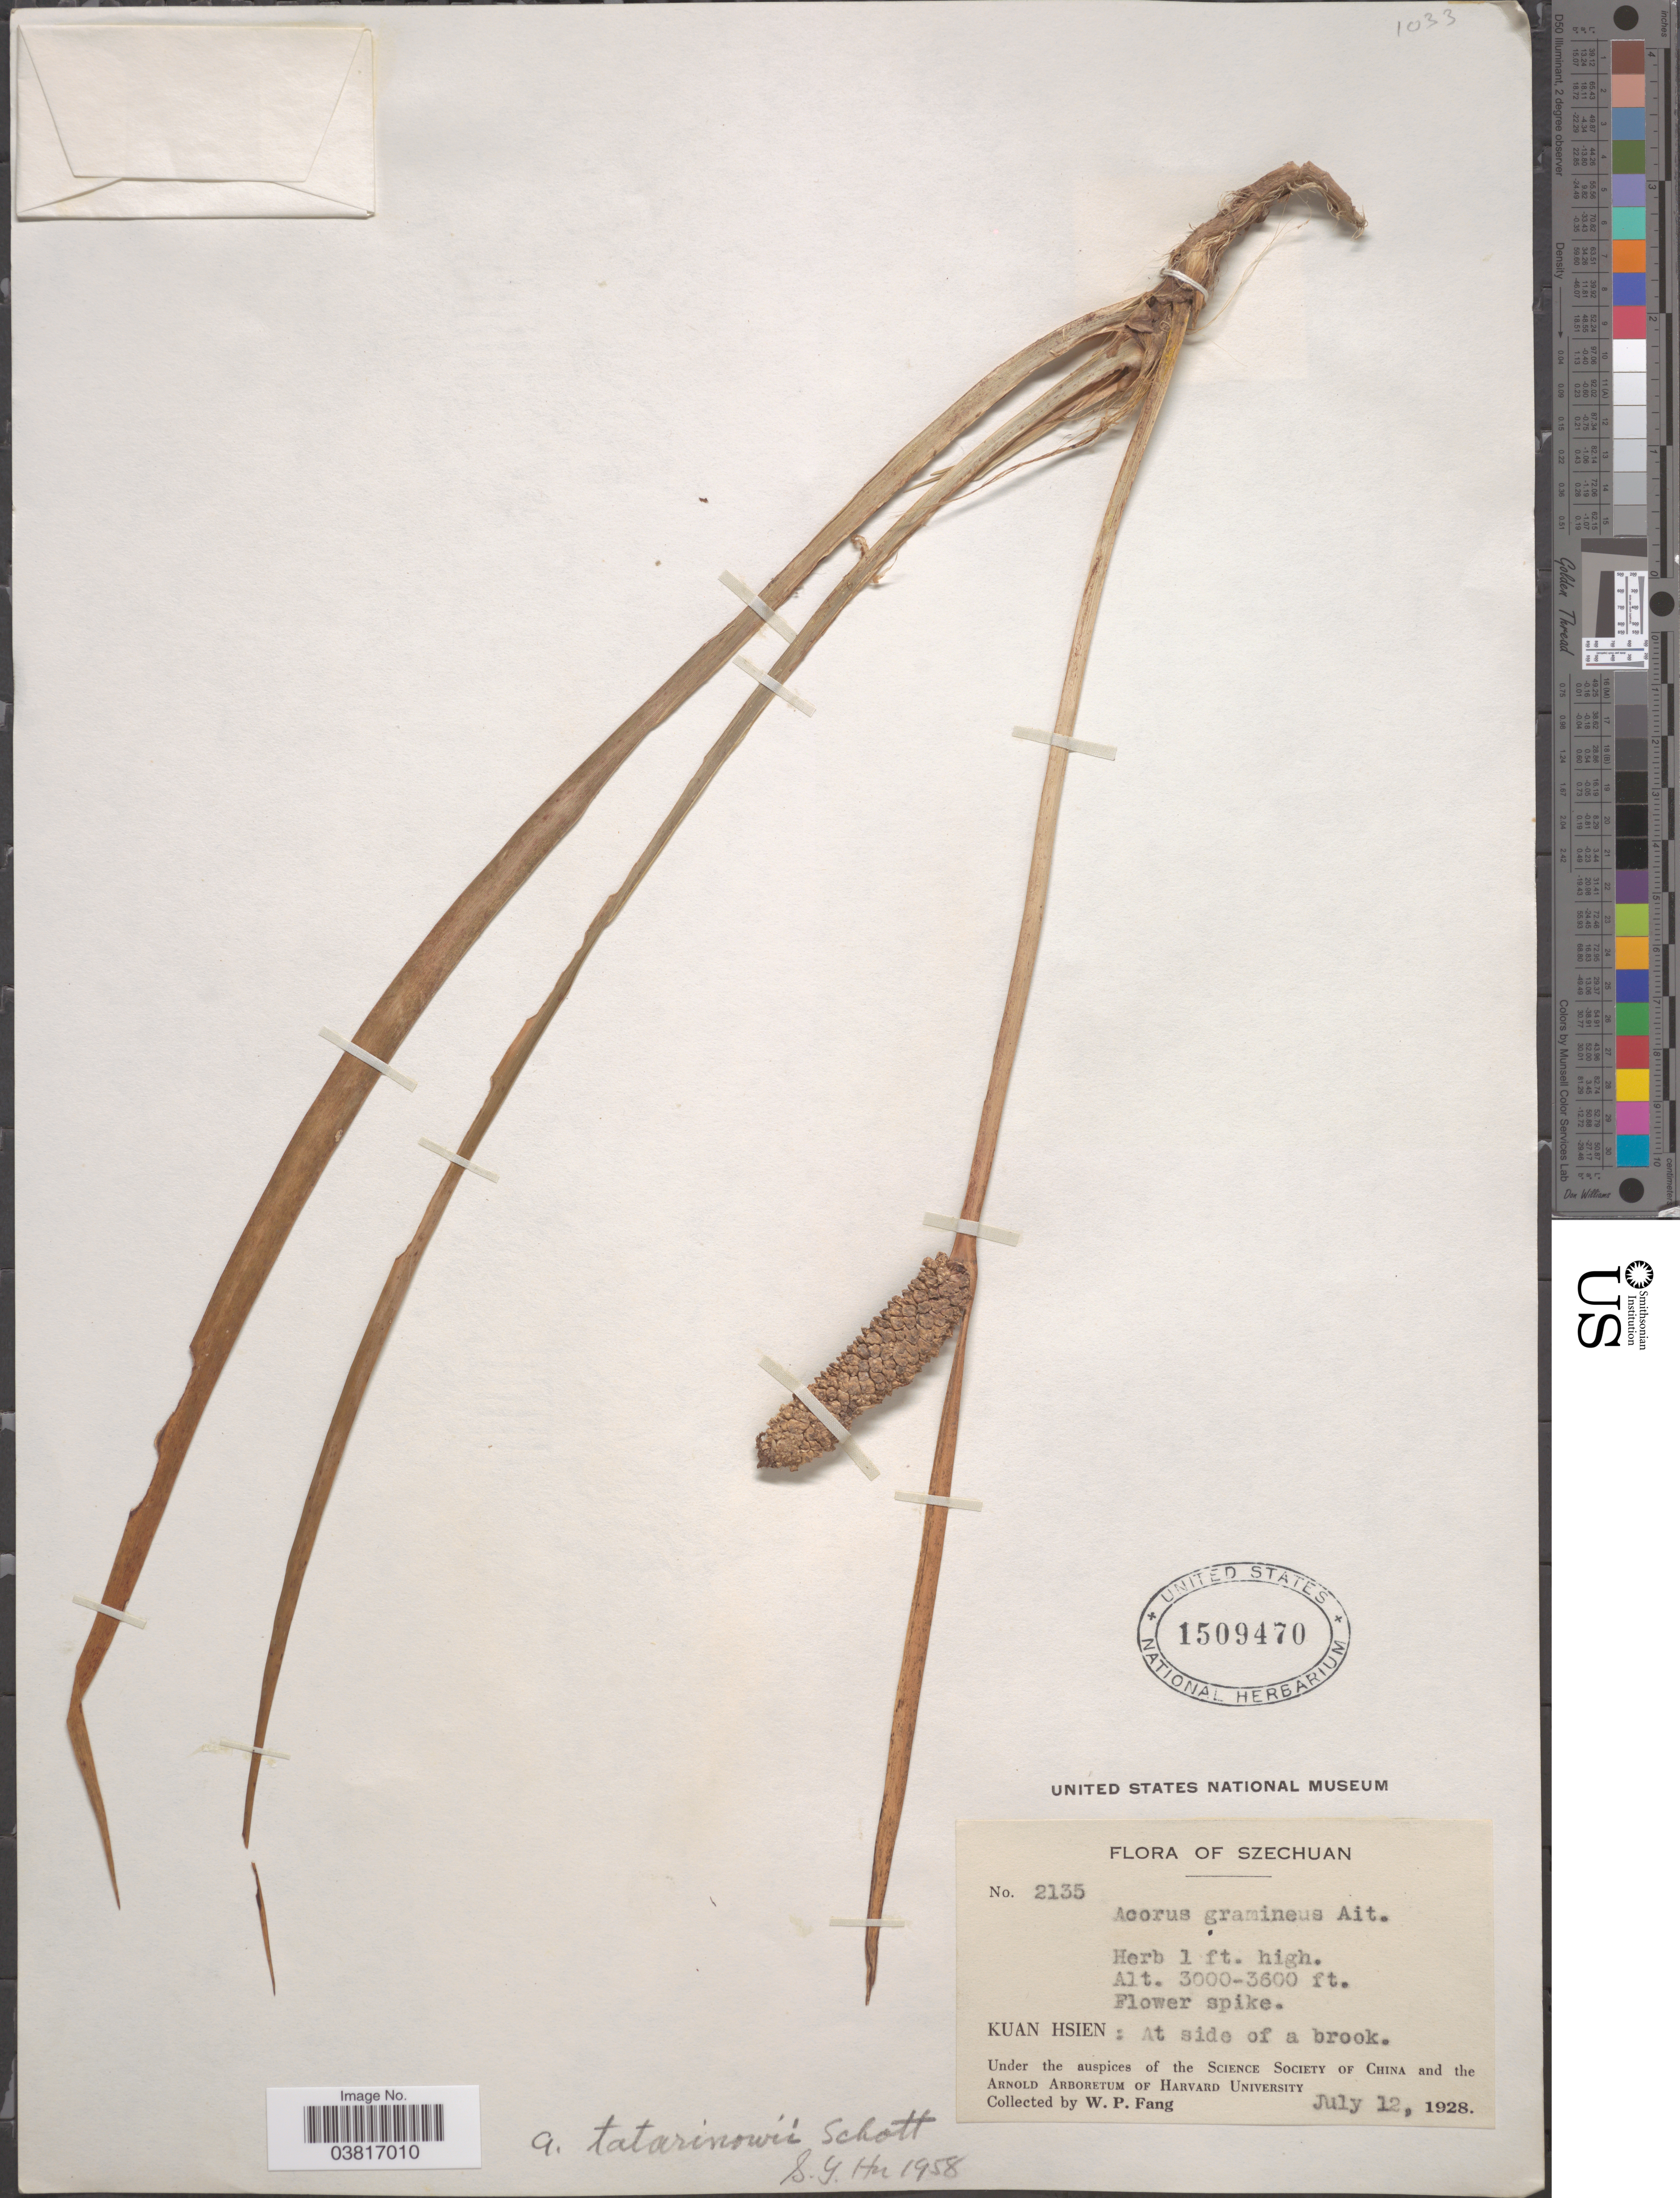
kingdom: Plantae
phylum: Tracheophyta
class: Liliopsida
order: Acorales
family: Acoraceae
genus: Acorus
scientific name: Acorus gramineus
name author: Sol. ex Aiton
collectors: W. P. Fang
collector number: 2135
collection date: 1928-07-12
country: China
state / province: Sichuan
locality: Szechuan. Kuan Hsien: At side of a brook.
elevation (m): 914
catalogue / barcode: US 1509470